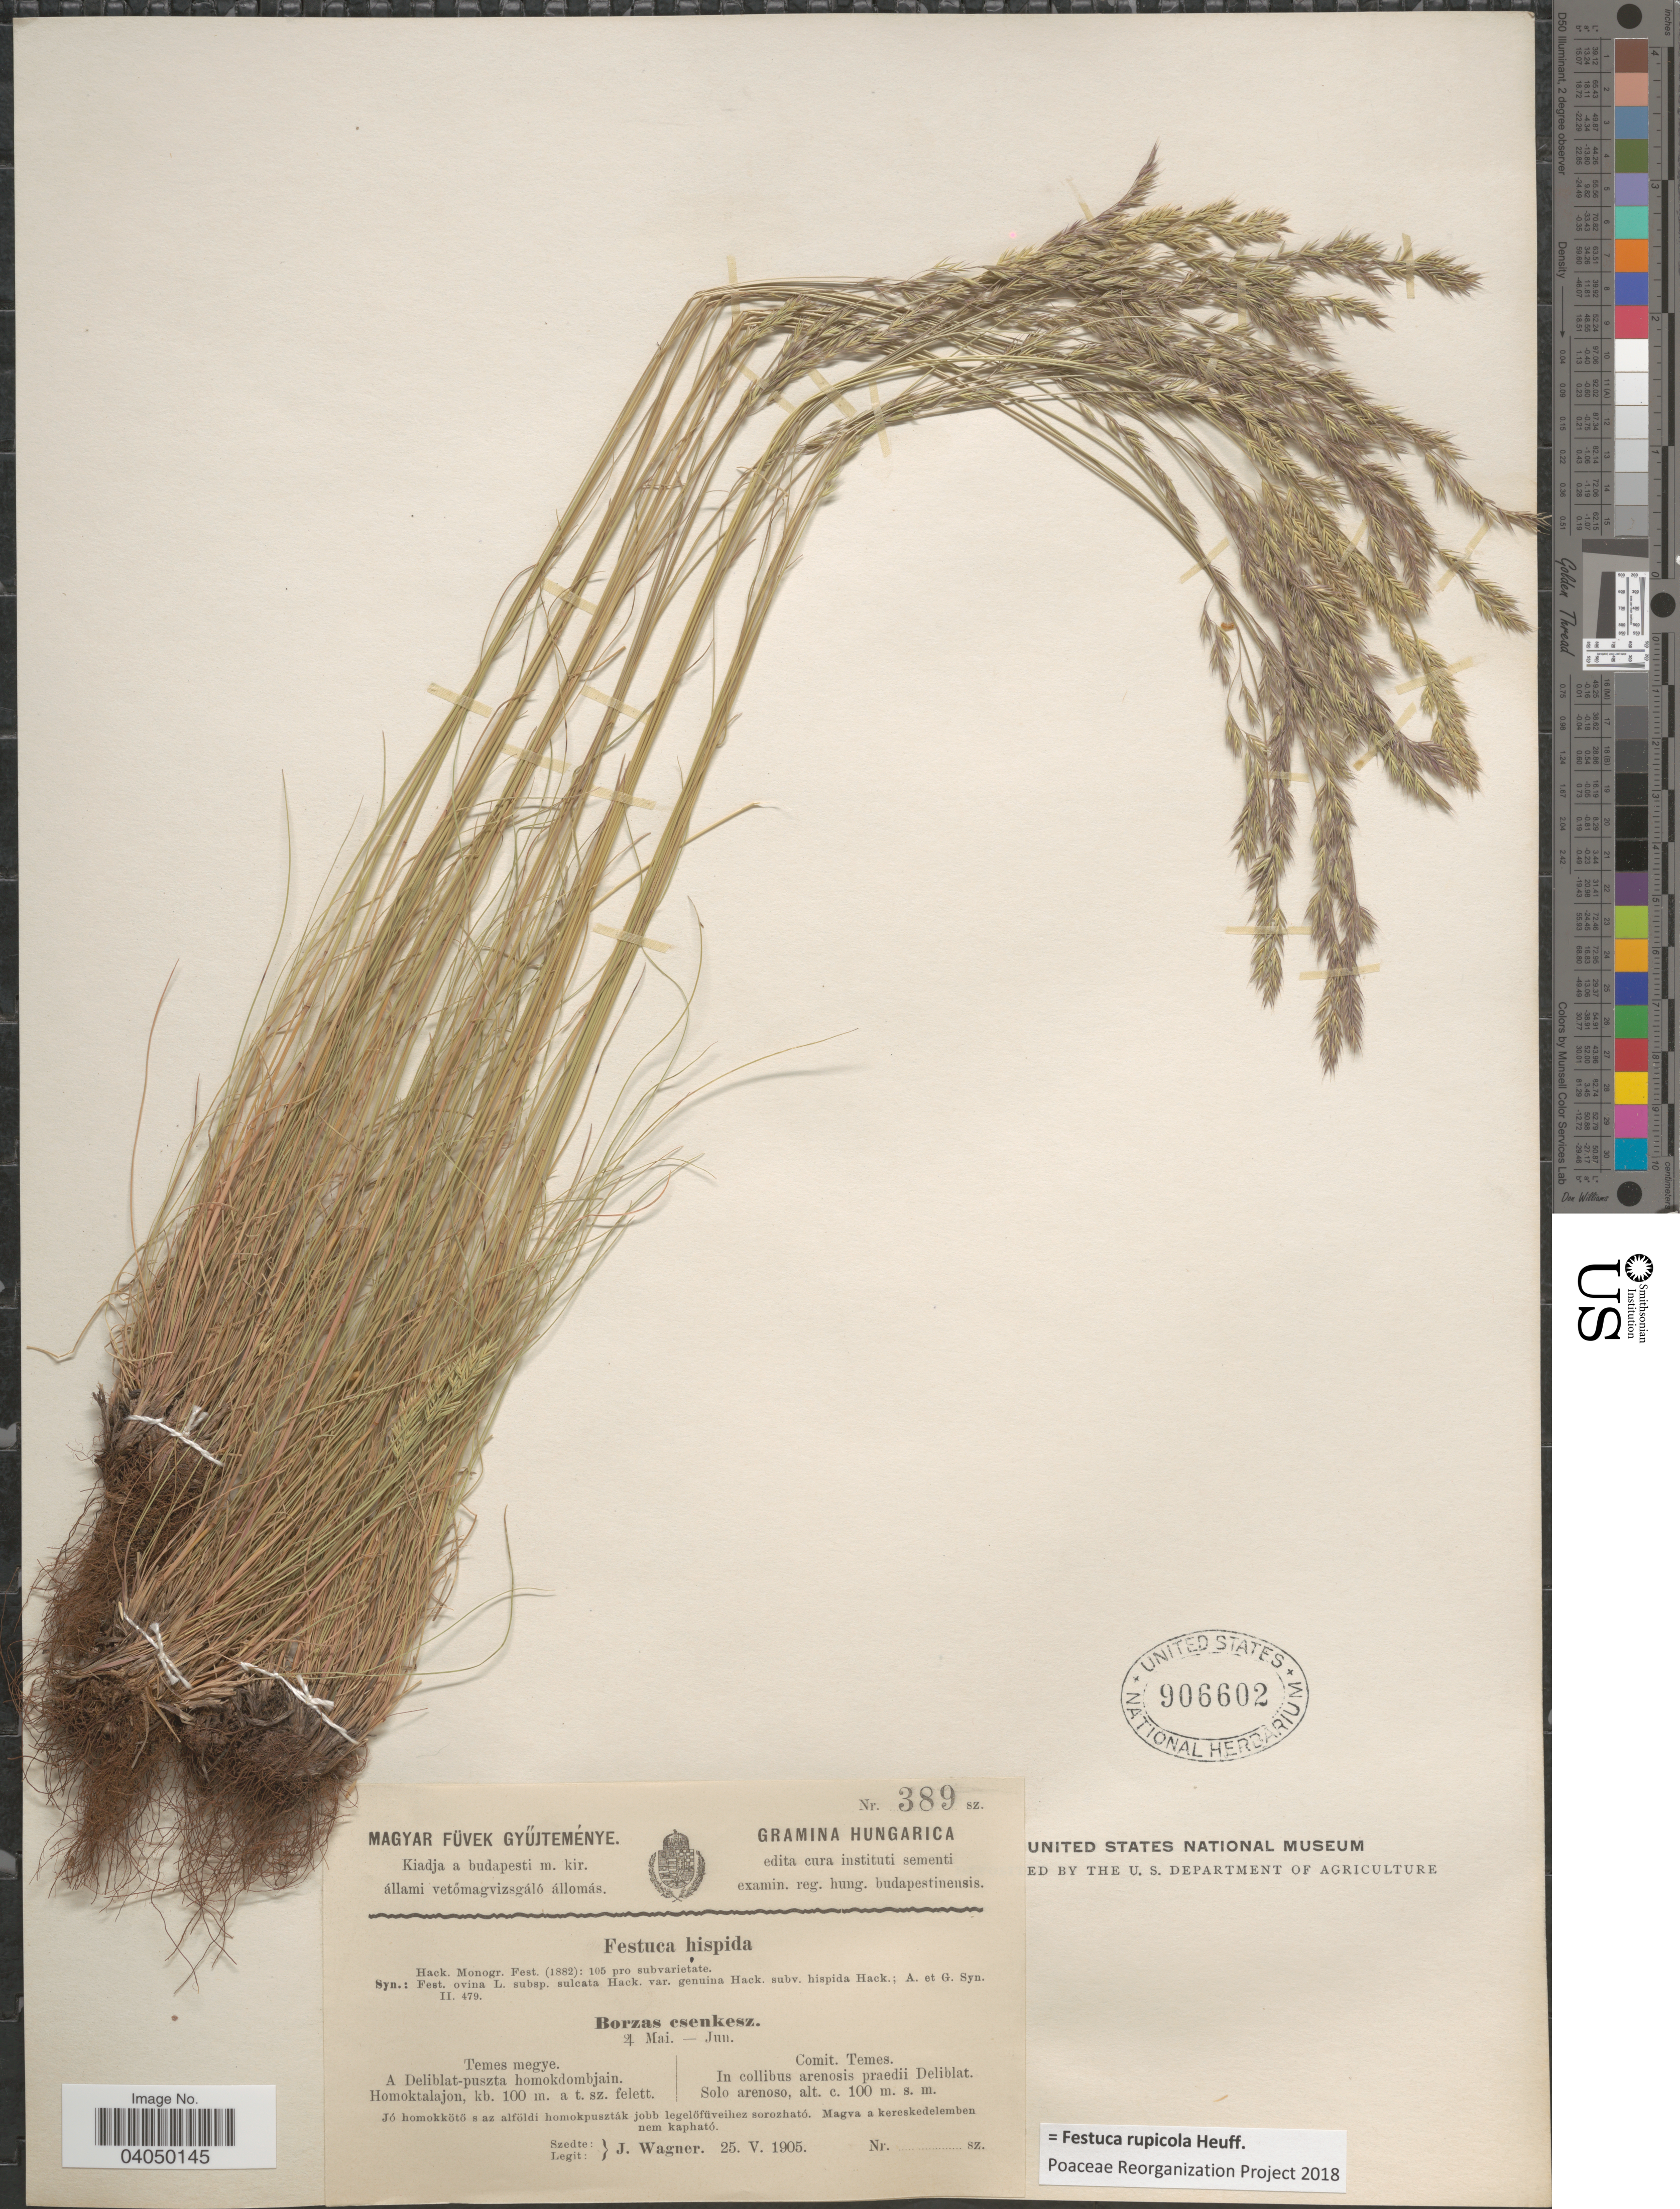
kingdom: Plantae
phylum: Tracheophyta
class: Liliopsida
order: Poales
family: Poaceae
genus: Festuca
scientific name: Festuca rupicola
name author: Heuff.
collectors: J. Wagner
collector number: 389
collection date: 1905-05-25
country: Serbia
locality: Comit. Temes. In collibus arenosis praedii Deliblat.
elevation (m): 100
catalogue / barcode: US 906602